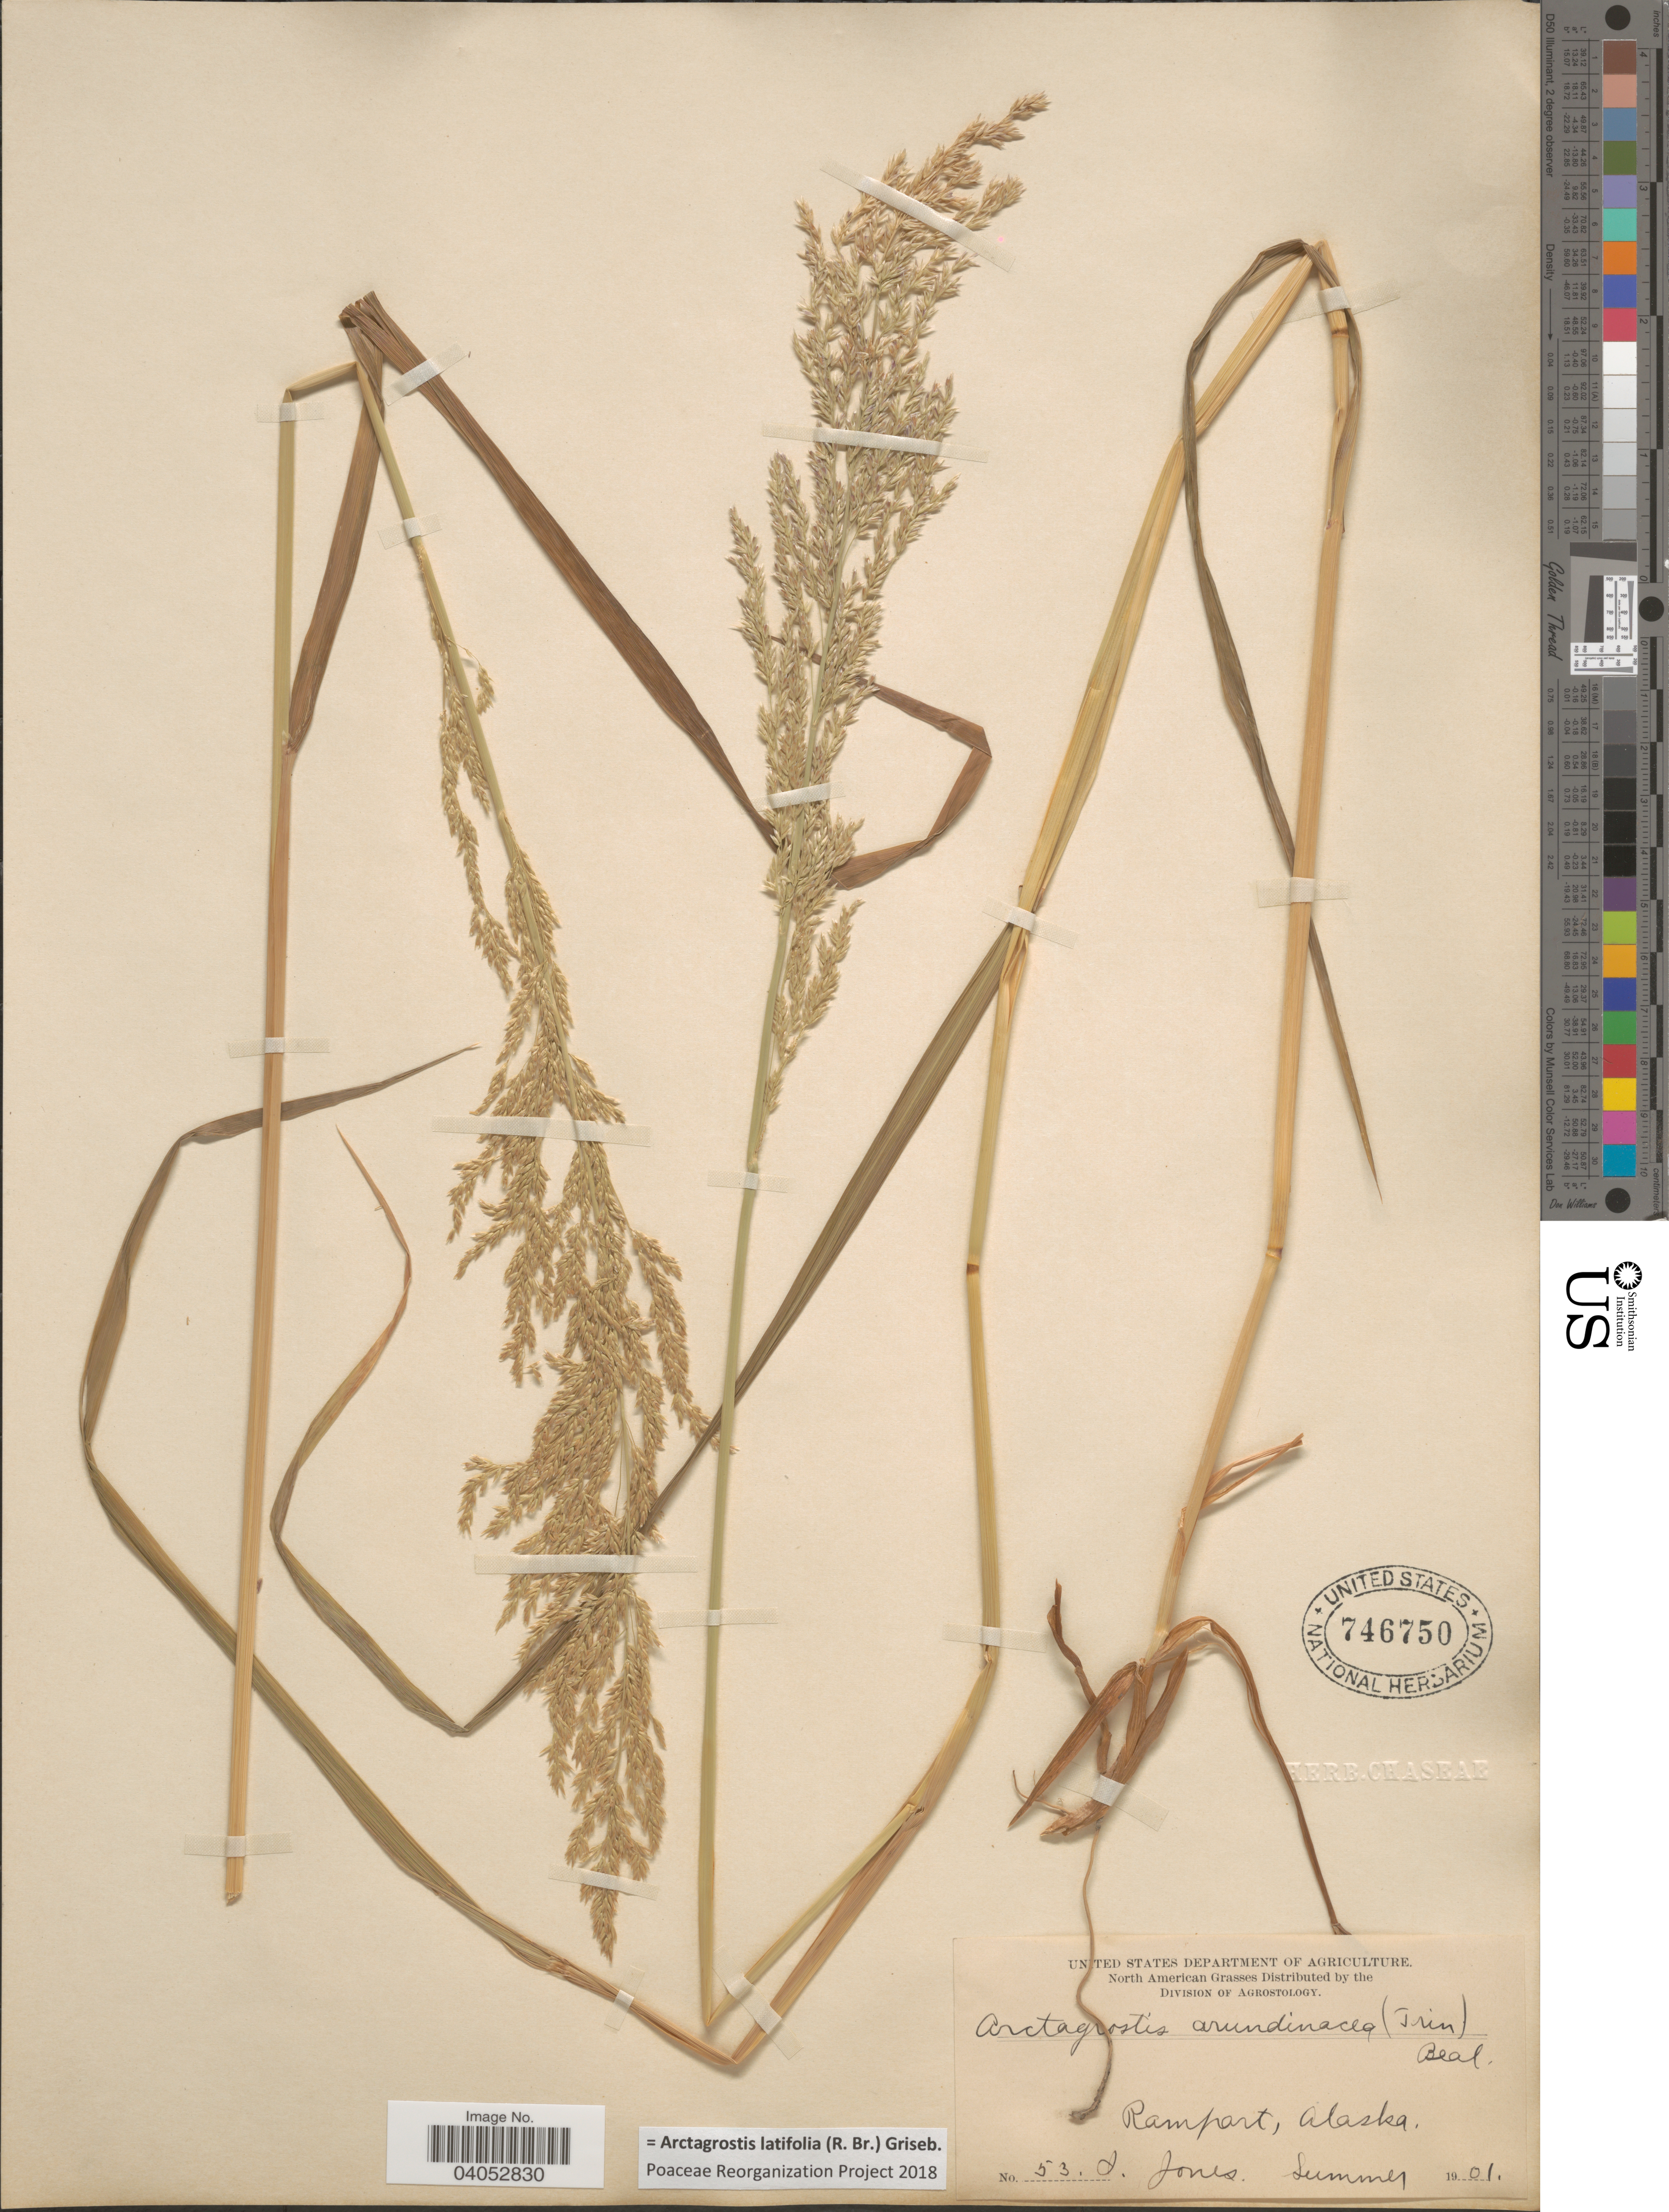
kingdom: Plantae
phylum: Tracheophyta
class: Liliopsida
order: Poales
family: Poaceae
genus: Arctagrostis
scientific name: Arctagrostis latifolia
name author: (R. Br.) Griseb.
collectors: I. Jones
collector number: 53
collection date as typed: Summer 1901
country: United States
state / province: Alaska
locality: Rampart.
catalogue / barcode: US 746750